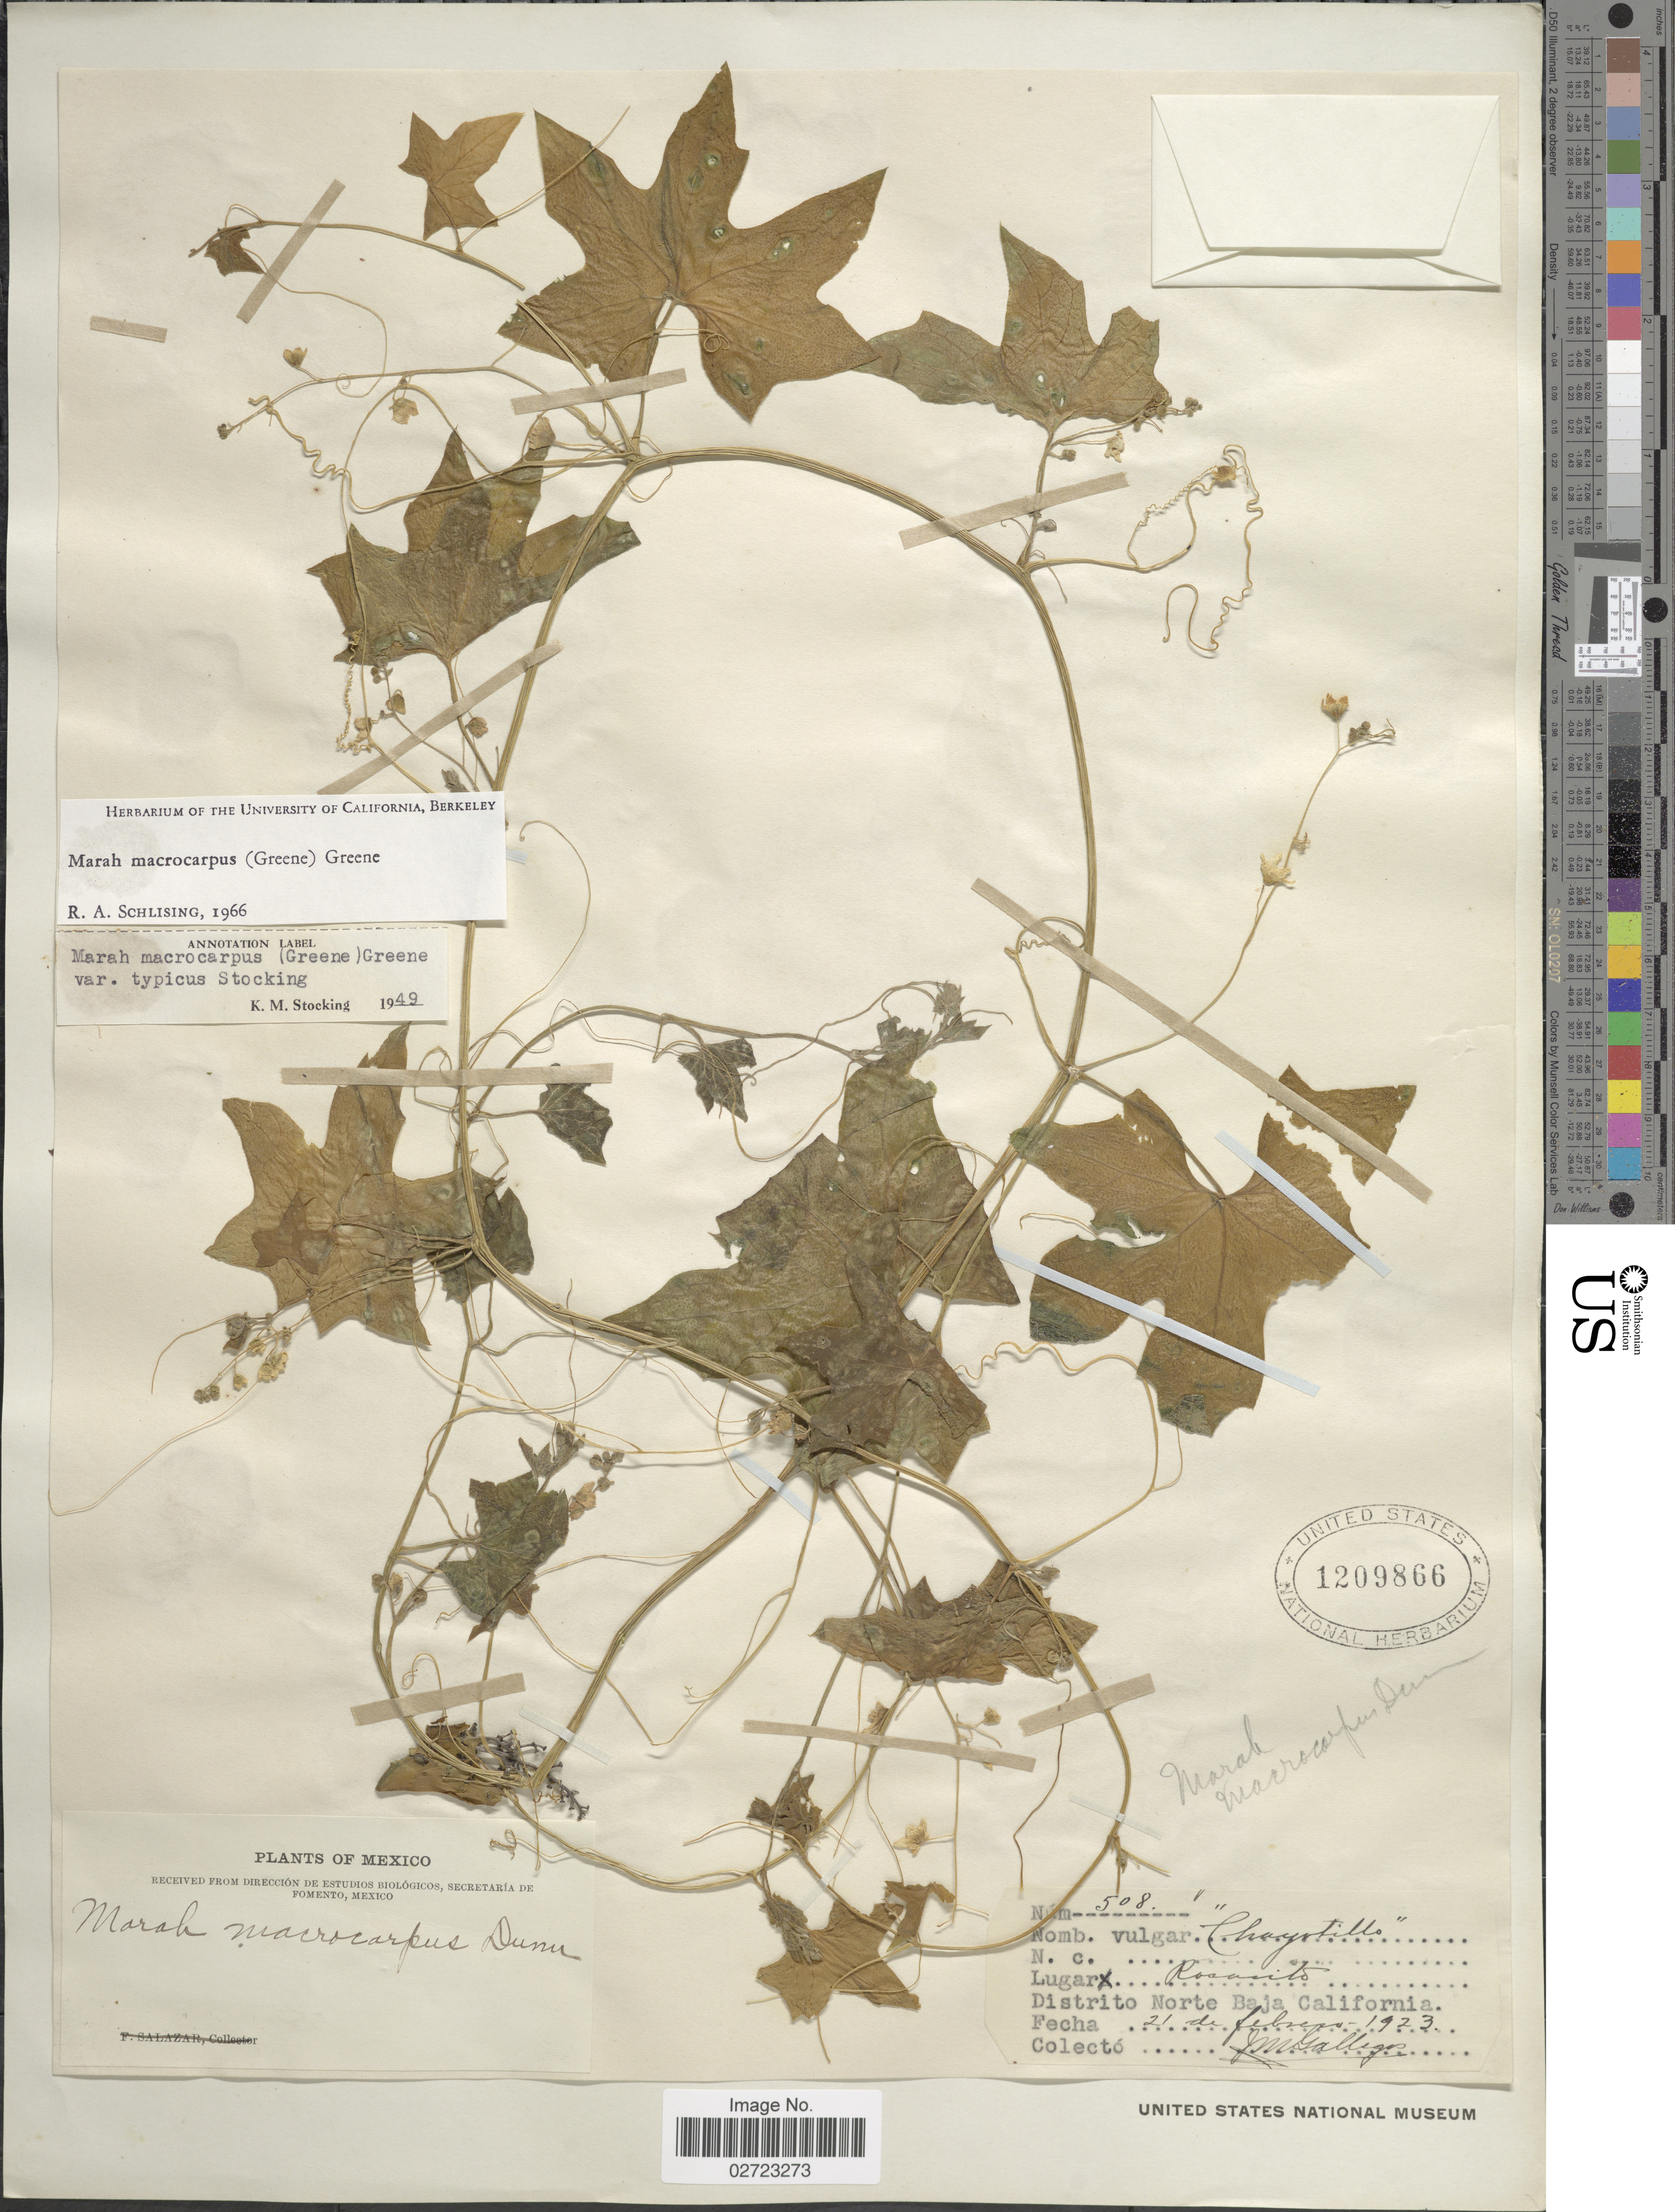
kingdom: Plantae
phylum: Tracheophyta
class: Magnoliopsida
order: Cucurbitales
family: Cucurbitaceae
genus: Marah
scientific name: Marah macrocarpa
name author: (Greene) Greene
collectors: J. Gallegos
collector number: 508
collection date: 1923-02-21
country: Mexico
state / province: Baja California Norte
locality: Rosarito, Distrito Norte Baja California.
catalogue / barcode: US 1209866